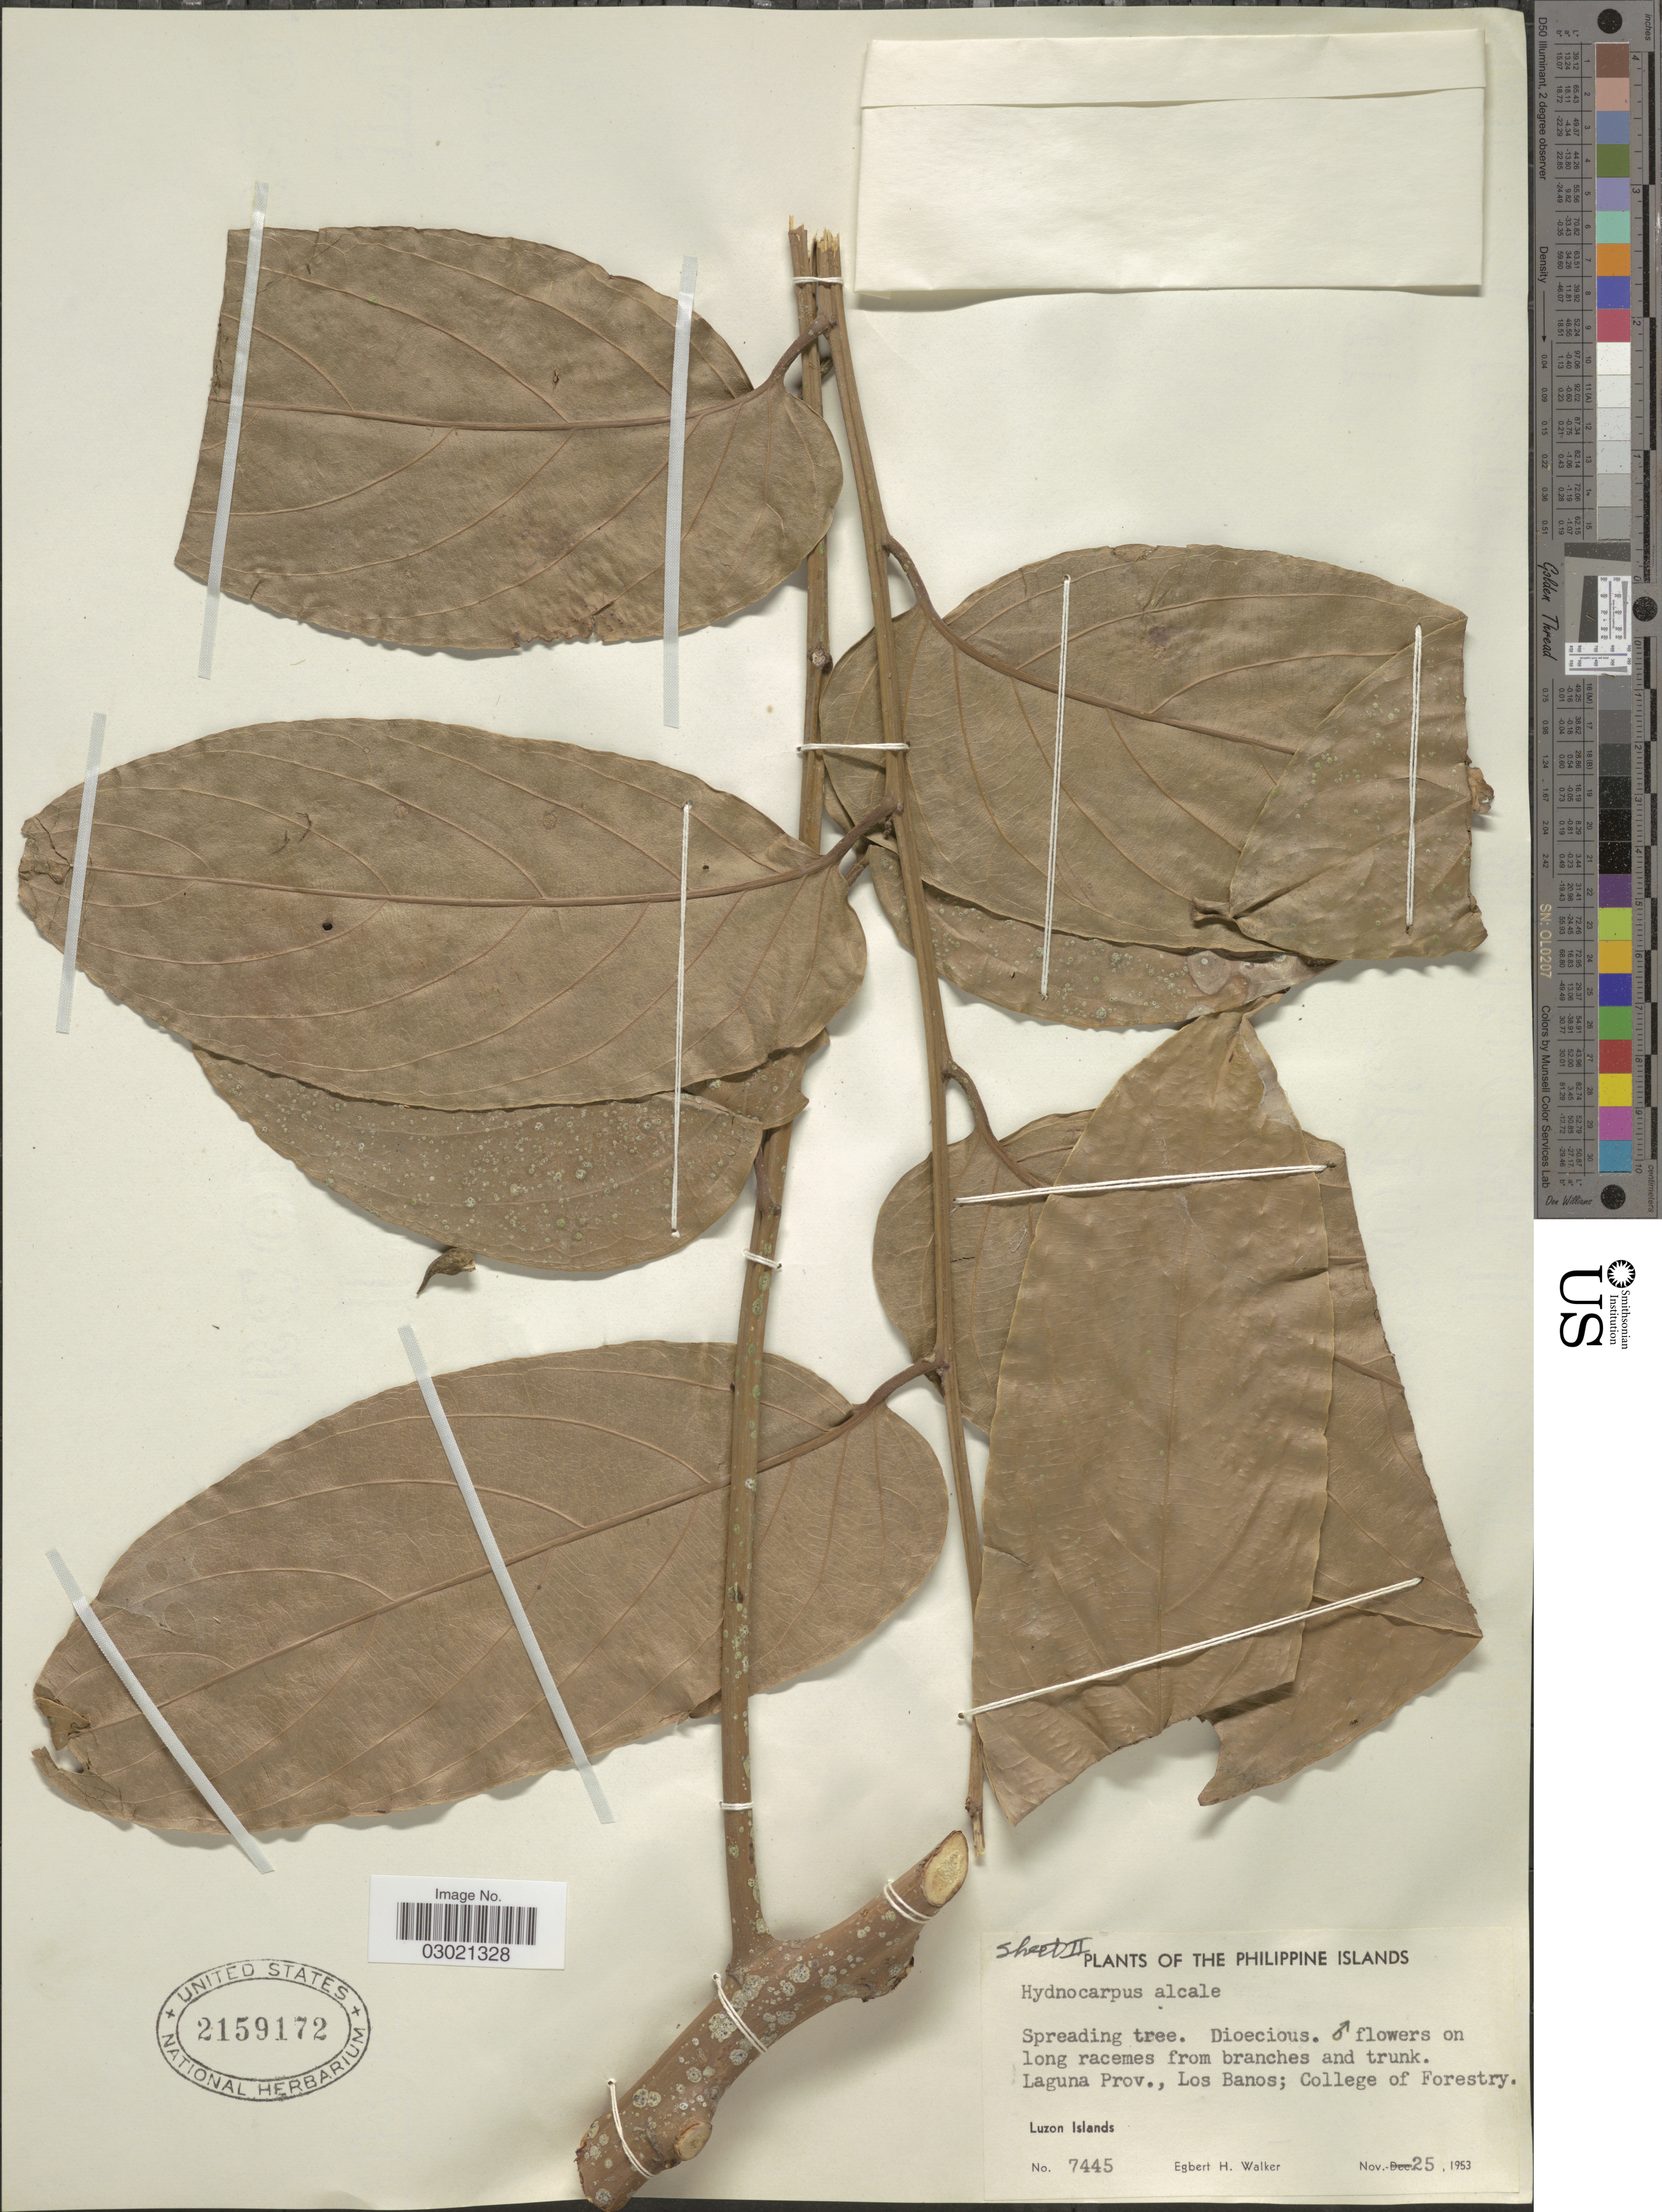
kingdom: Plantae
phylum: Tracheophyta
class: Magnoliopsida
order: Malpighiales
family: Achariaceae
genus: Hydnocarpus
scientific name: Hydnocarpus alcalae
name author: C. DC.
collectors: E. H. Walker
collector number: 7445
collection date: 1953-11-25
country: Philippines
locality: Laguna Prov., Los Banos; College of Forestry. Luzon Islands.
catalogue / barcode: US 2159172